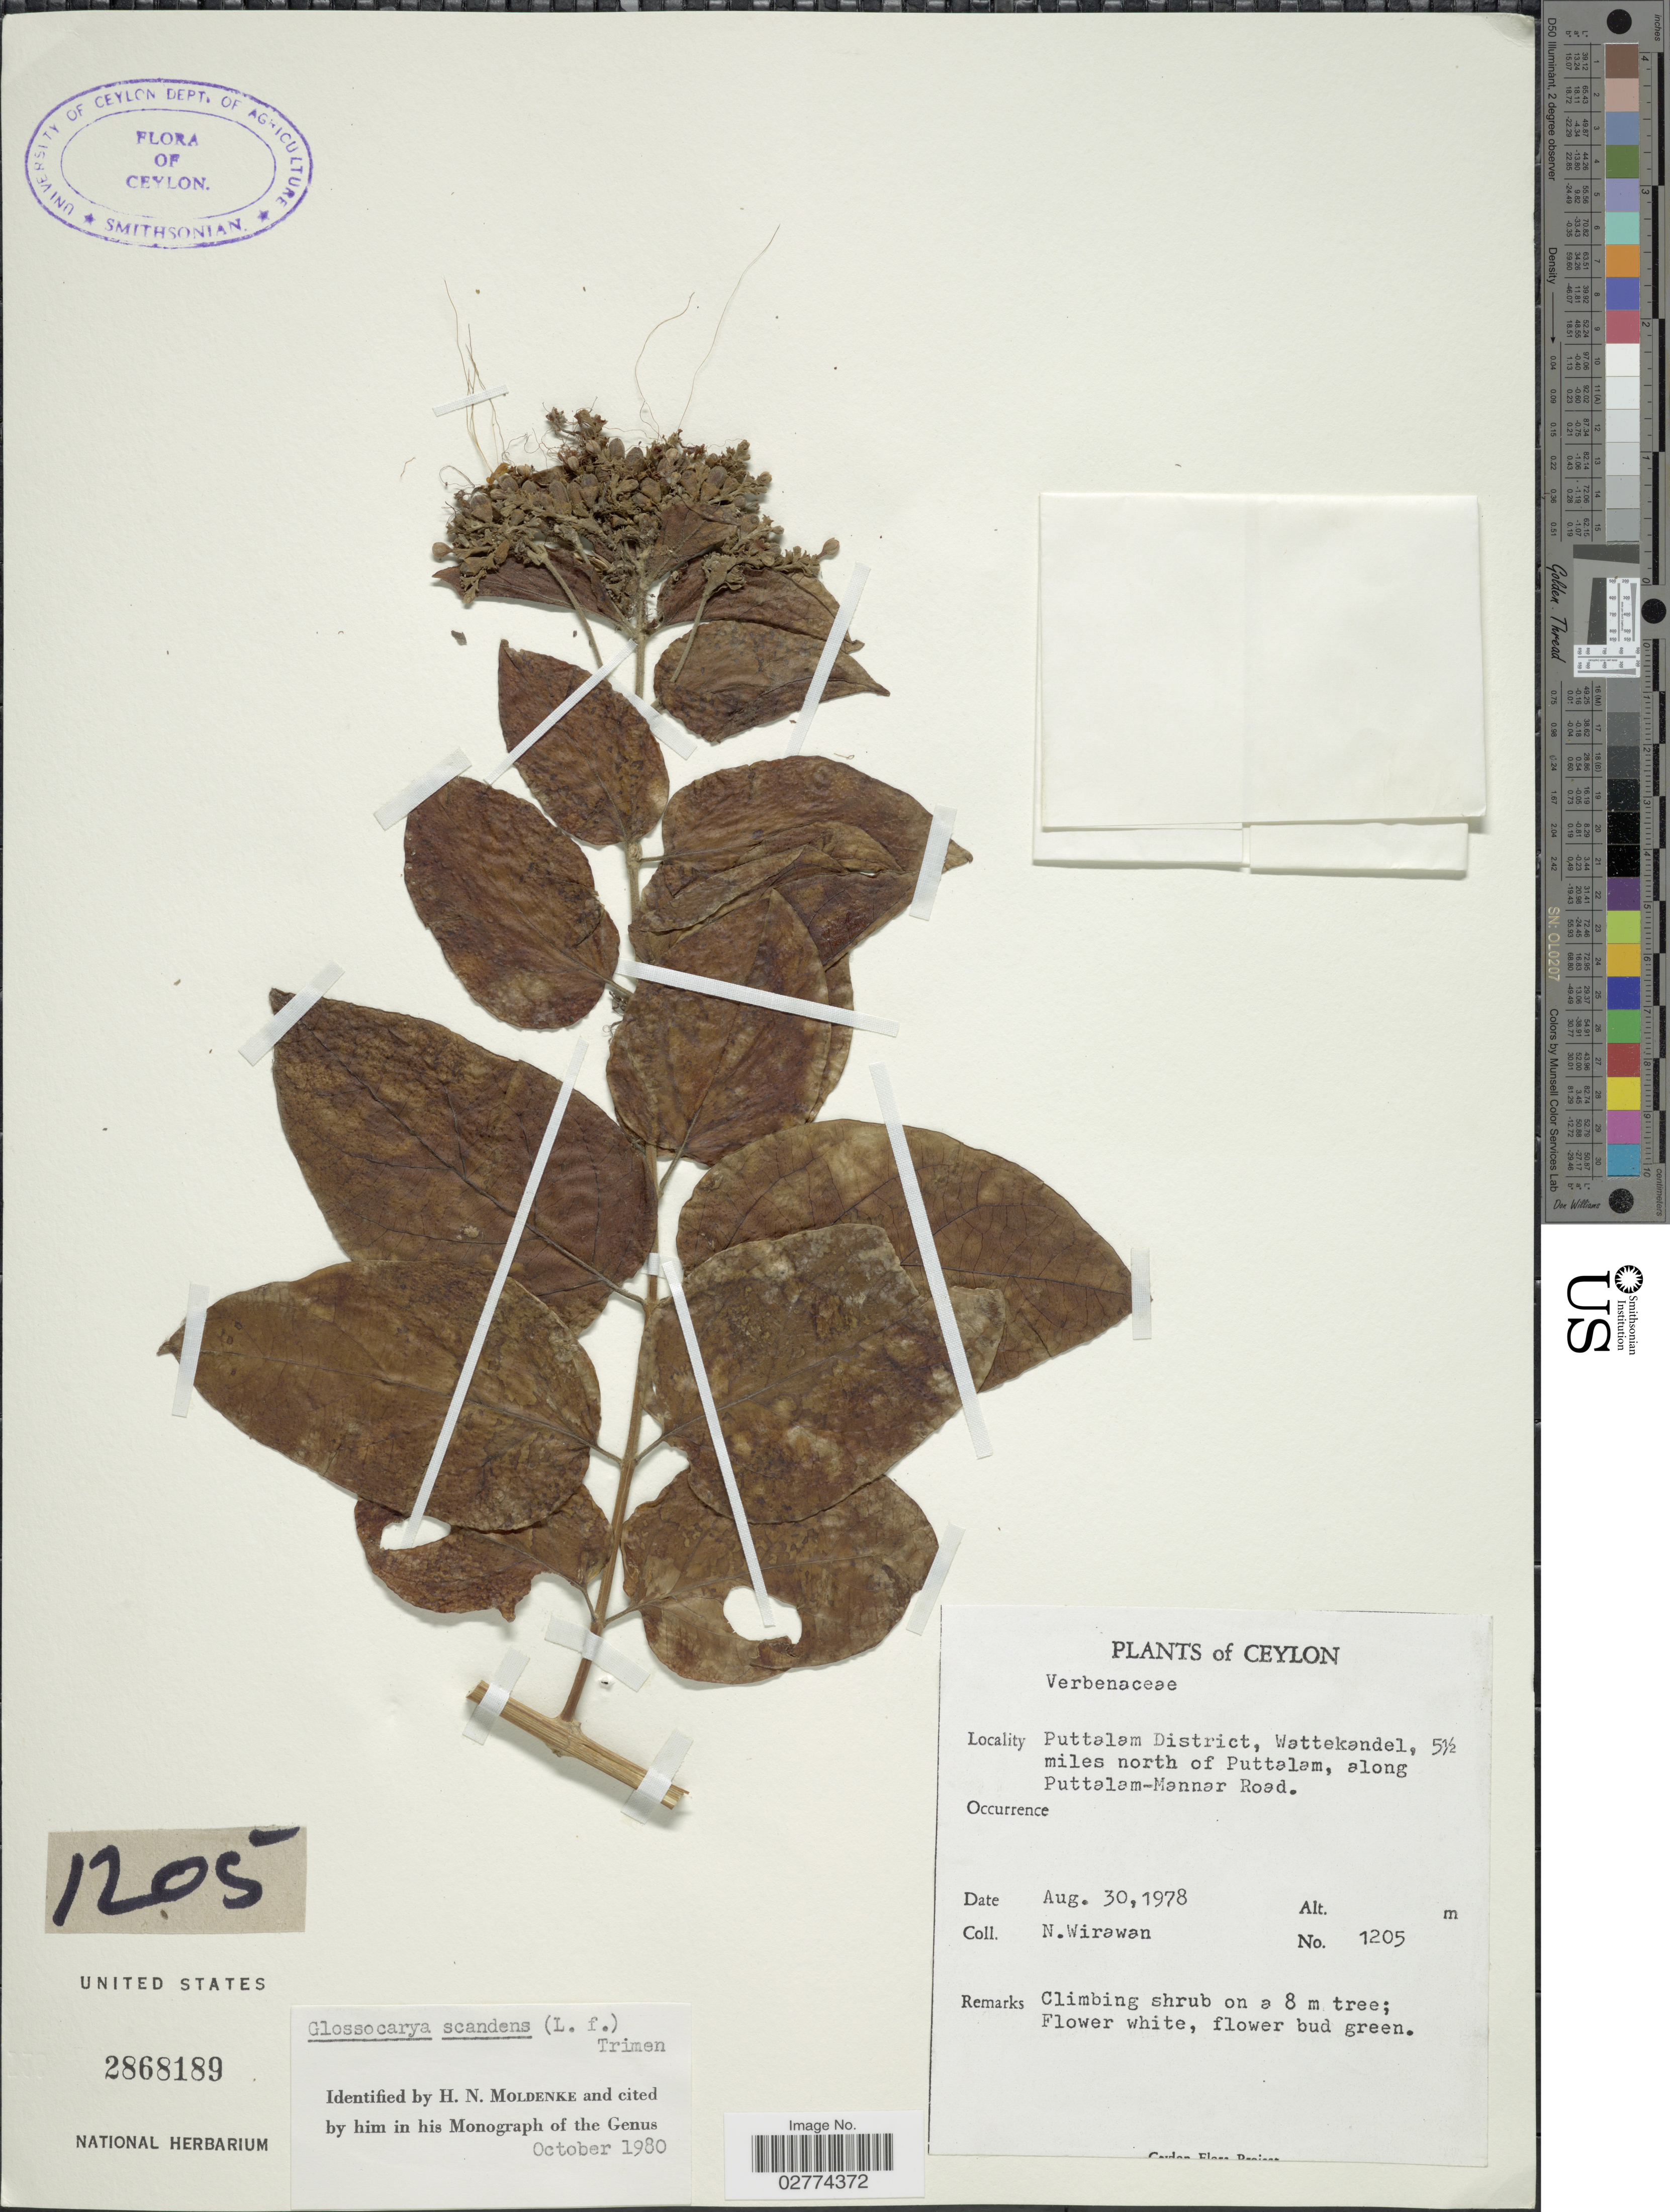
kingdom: Plantae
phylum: Tracheophyta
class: Magnoliopsida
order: Lamiales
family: Lamiaceae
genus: Glossocarya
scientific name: Glossocarya scandens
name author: (L. f.) Trimen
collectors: N. Wirawan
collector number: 1205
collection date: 1978-08-30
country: Sri Lanka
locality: Ceylon. Puttalam District, Wattekandel, 5½ miles north of Puttalam, along Puttalam-Mannar Road.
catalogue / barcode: US 2868189